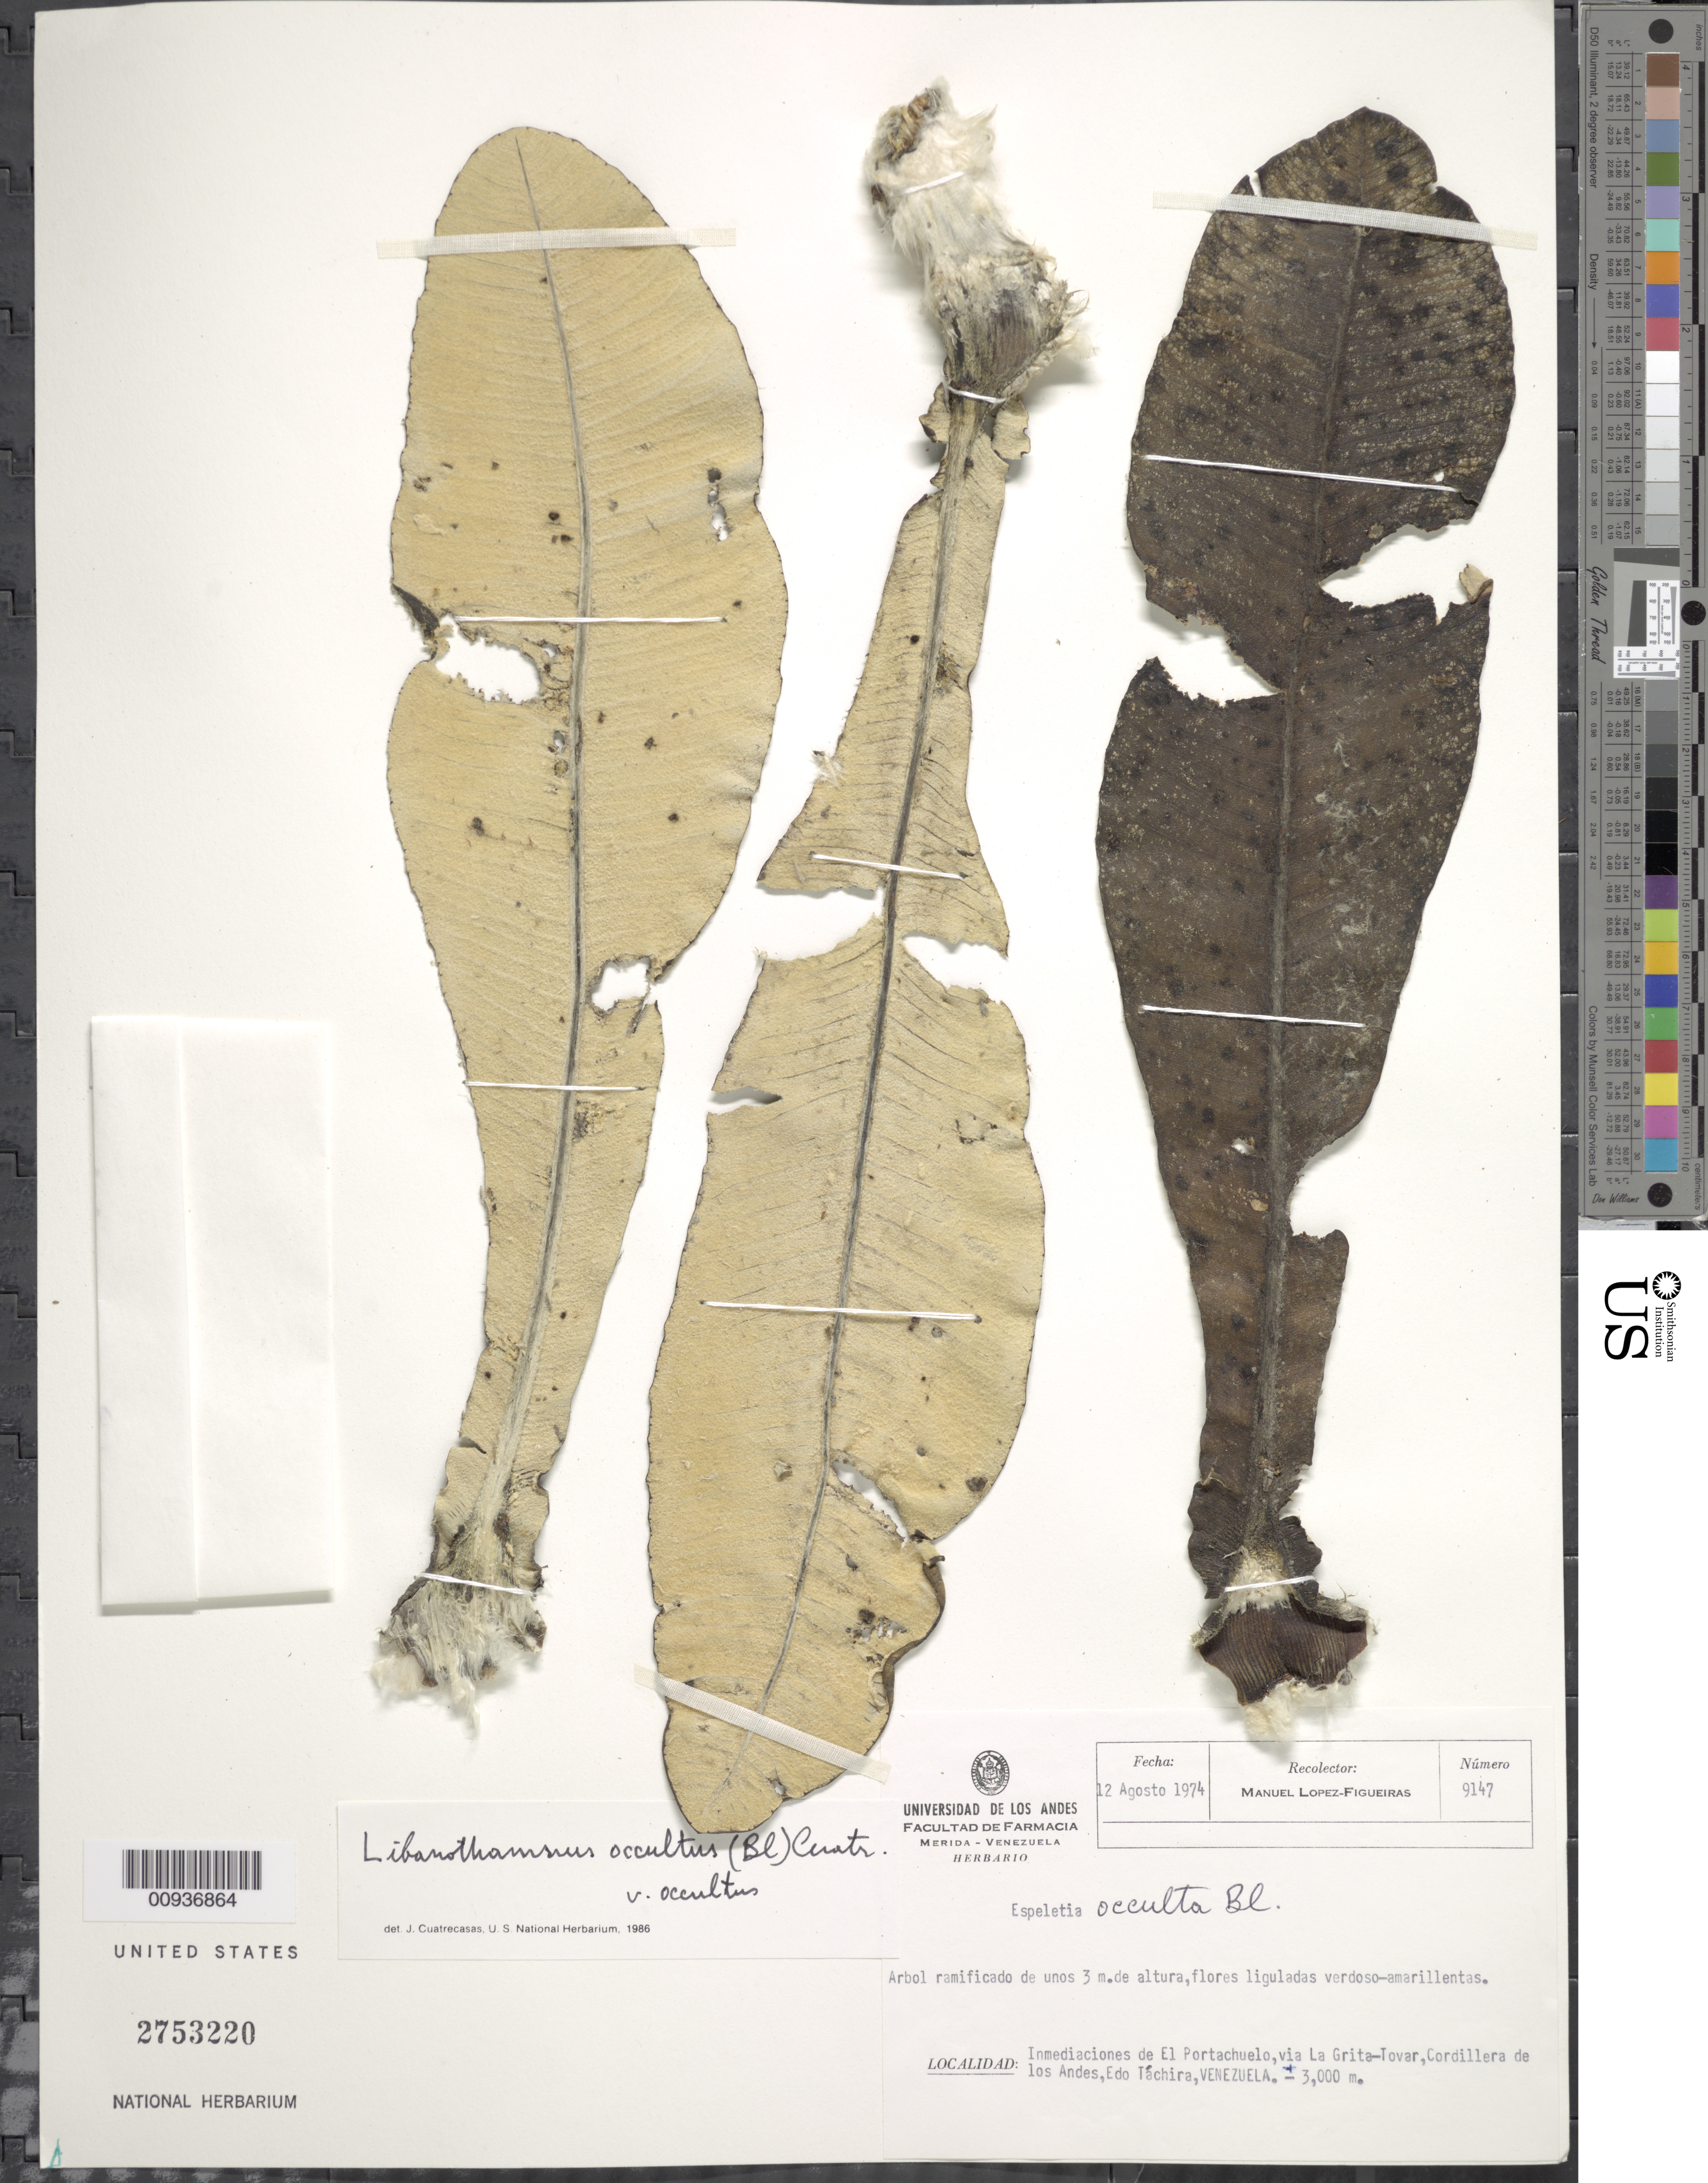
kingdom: Plantae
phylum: Tracheophyta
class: Magnoliopsida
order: Asterales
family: Asteraceae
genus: Libanothamnus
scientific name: Libanothamnus occultus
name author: (S.F. Blake) Cuatrec.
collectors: M. López Figueiras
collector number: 9147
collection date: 1974-08-12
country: Venezuela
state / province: Táchira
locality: Inmediaciones de El Portachuelo, via La Grita-Tovar, Cordillera de los Andes.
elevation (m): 3000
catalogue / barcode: US 2753220